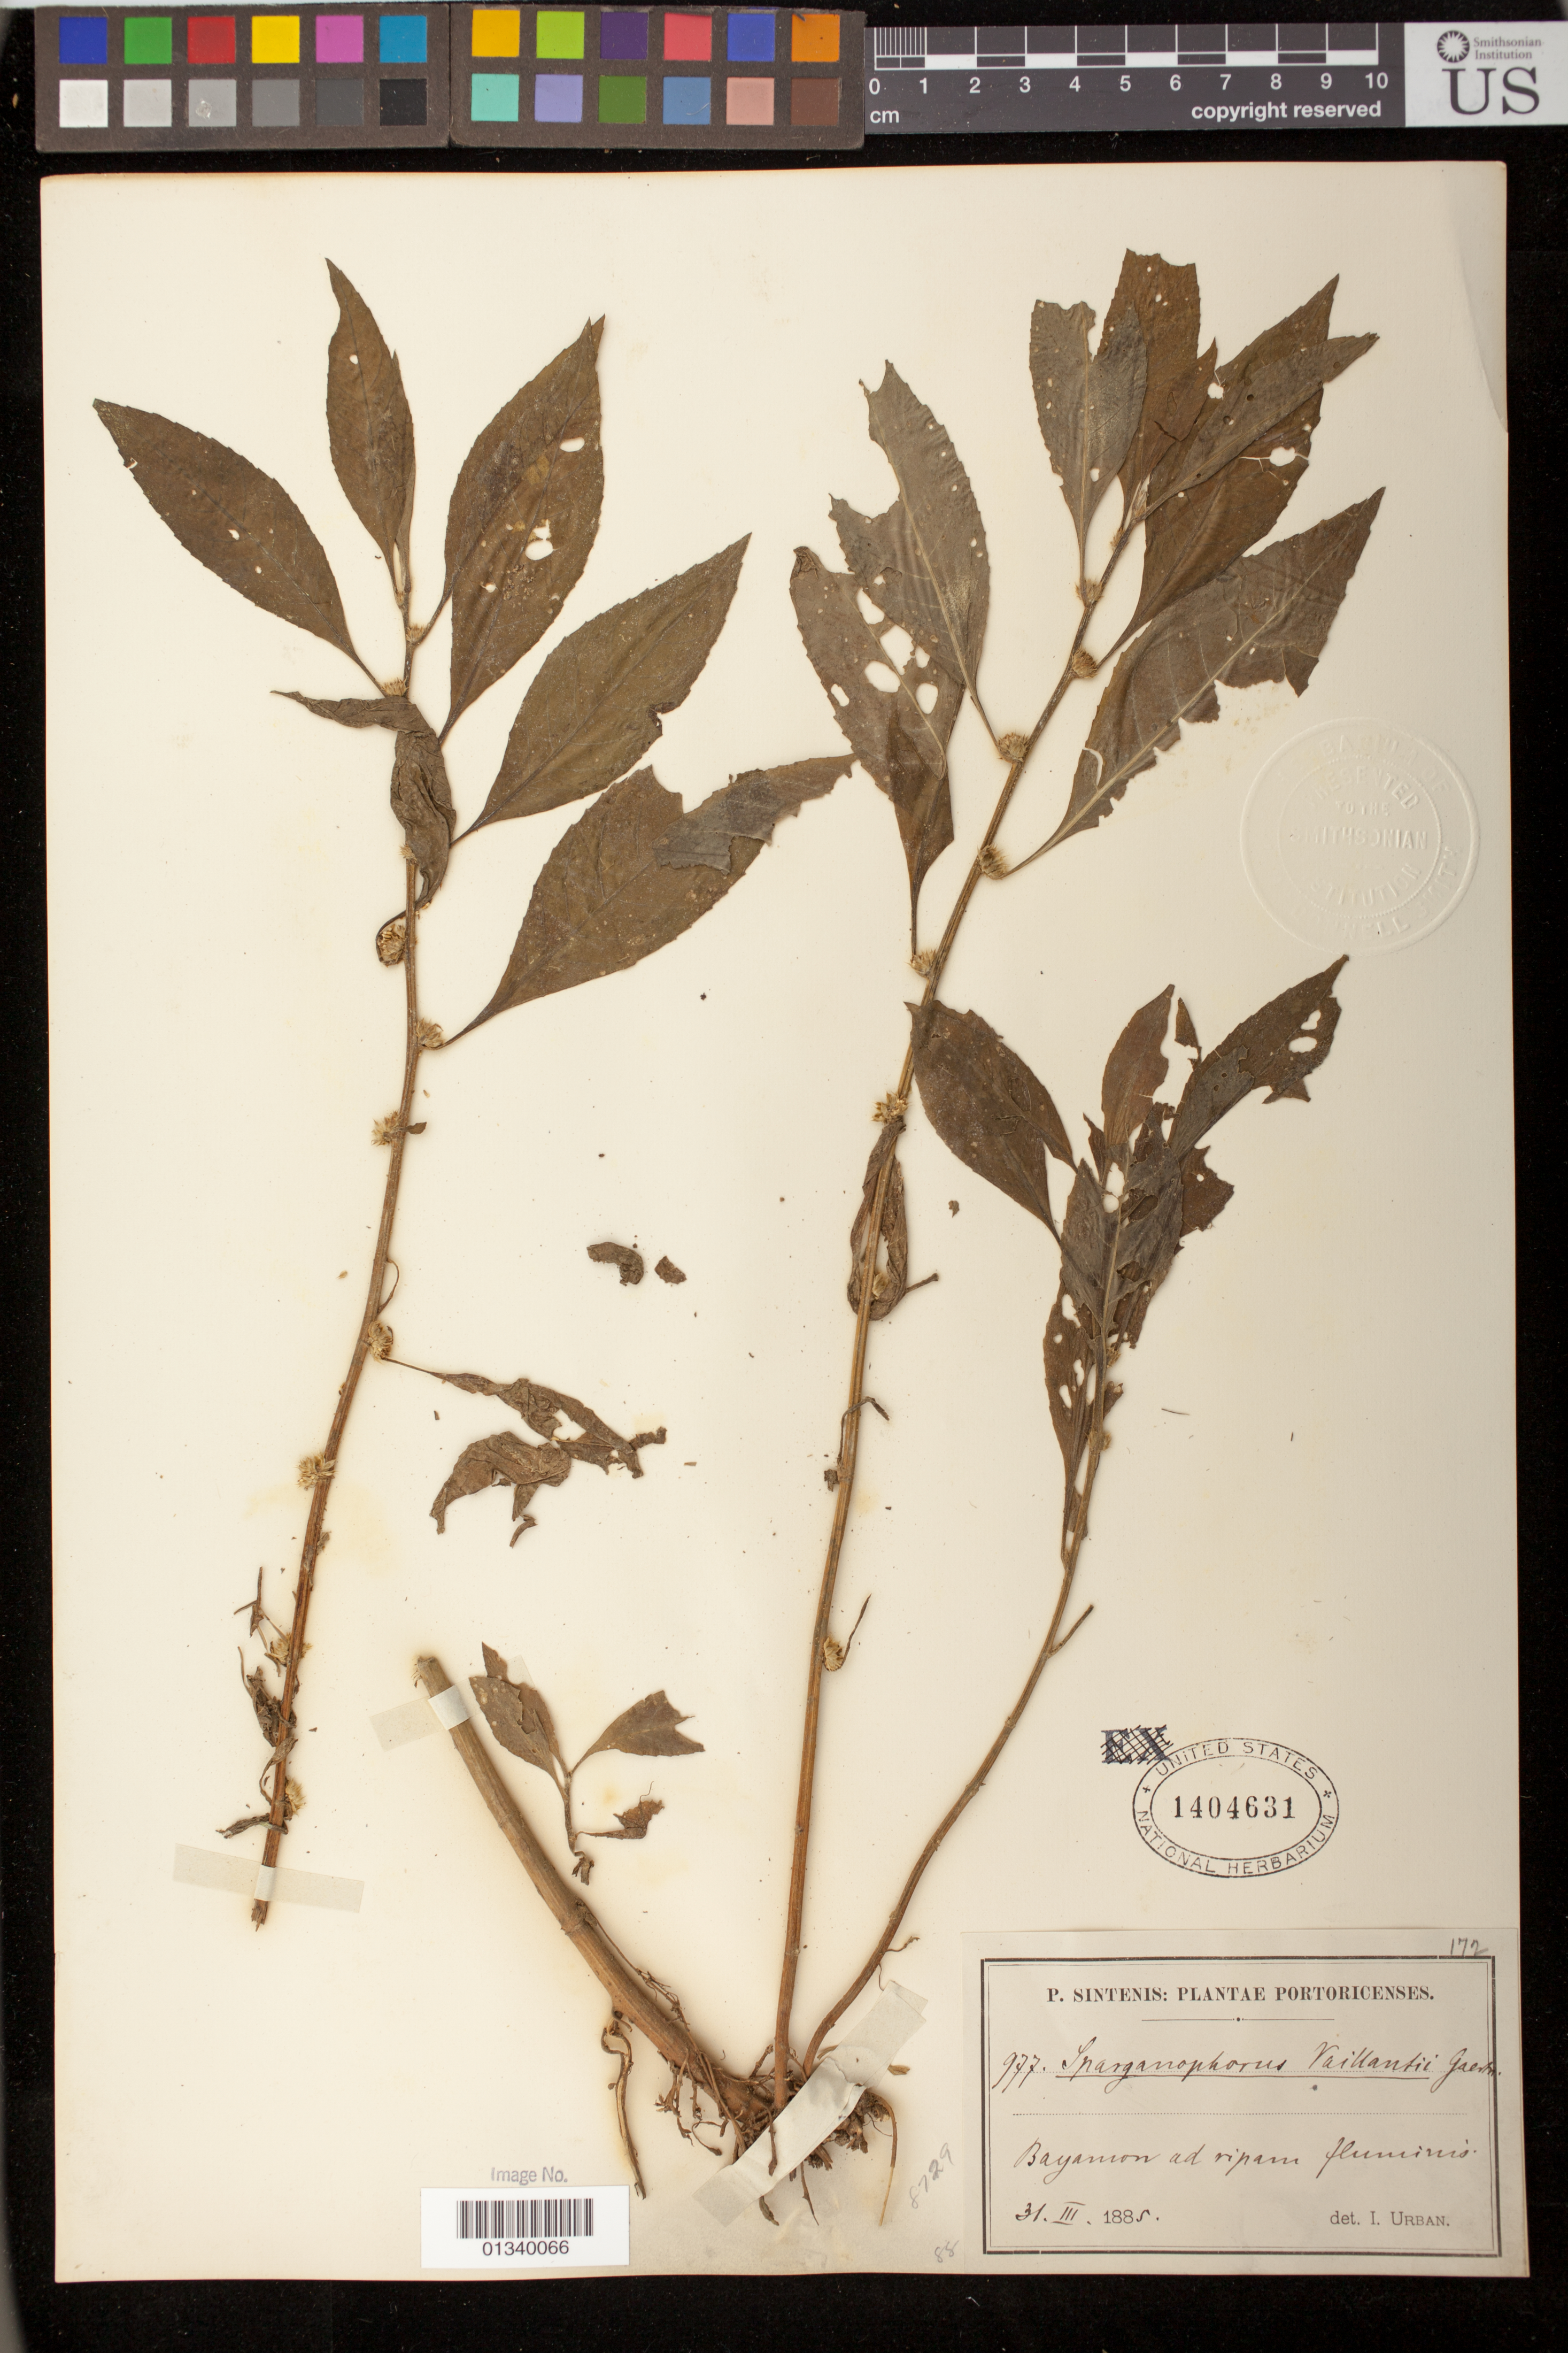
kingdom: Plantae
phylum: Tracheophyta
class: Magnoliopsida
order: Asterales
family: Asteraceae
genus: Struchium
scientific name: Struchium sparganophorum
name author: (L.) Kuntze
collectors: P. Sintenis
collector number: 977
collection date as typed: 13 Mar 1885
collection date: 1885-03-13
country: Puerto Rico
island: Greater Antilles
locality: Mayagüez, in campis ad hacienda Buenaventura.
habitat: Bayannon ad ripari fluminis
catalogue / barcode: US 1404631